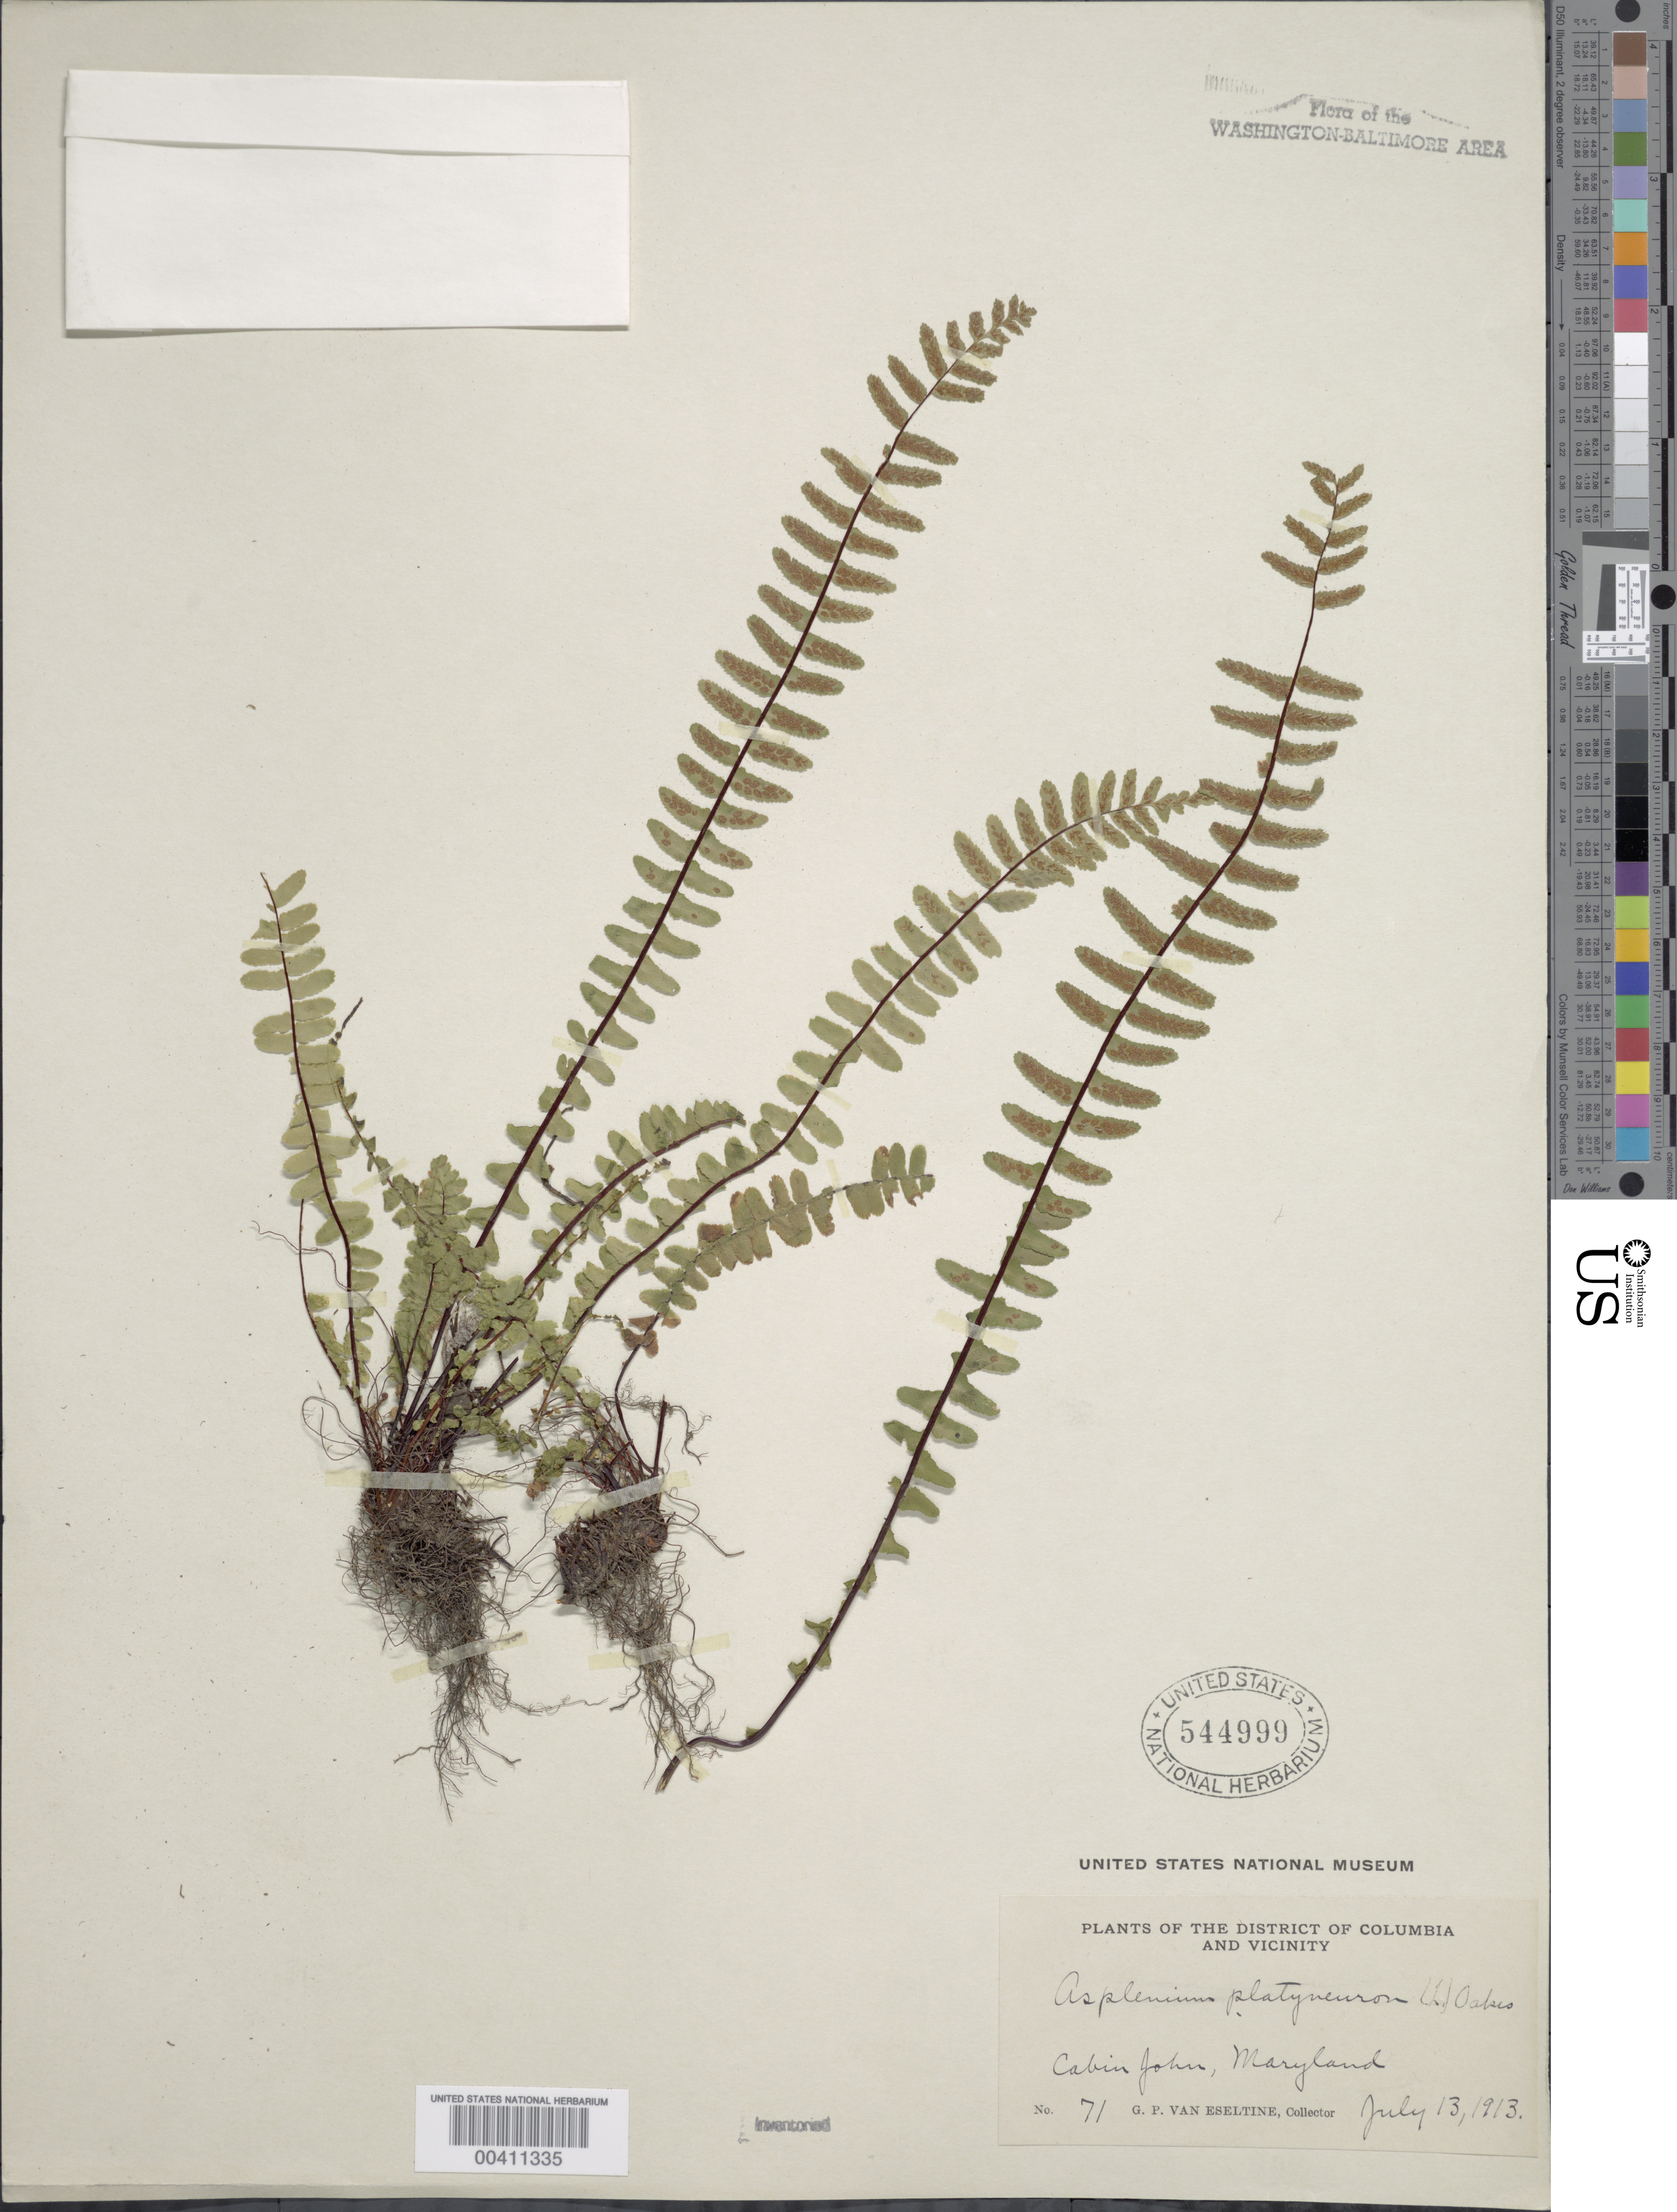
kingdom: Plantae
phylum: Tracheophyta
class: Polypodiopsida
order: Polypodiales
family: Aspleniaceae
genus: Asplenium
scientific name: Asplenium platyneuron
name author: (L.) Britton, Stearns & Poggenb.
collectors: G. P. Van Eseltine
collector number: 71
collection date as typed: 13 Jul 1913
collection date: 1913-07-13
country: United States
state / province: Maryland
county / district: Montgomery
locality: Cabin John C. & O. Canal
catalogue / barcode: US 544999